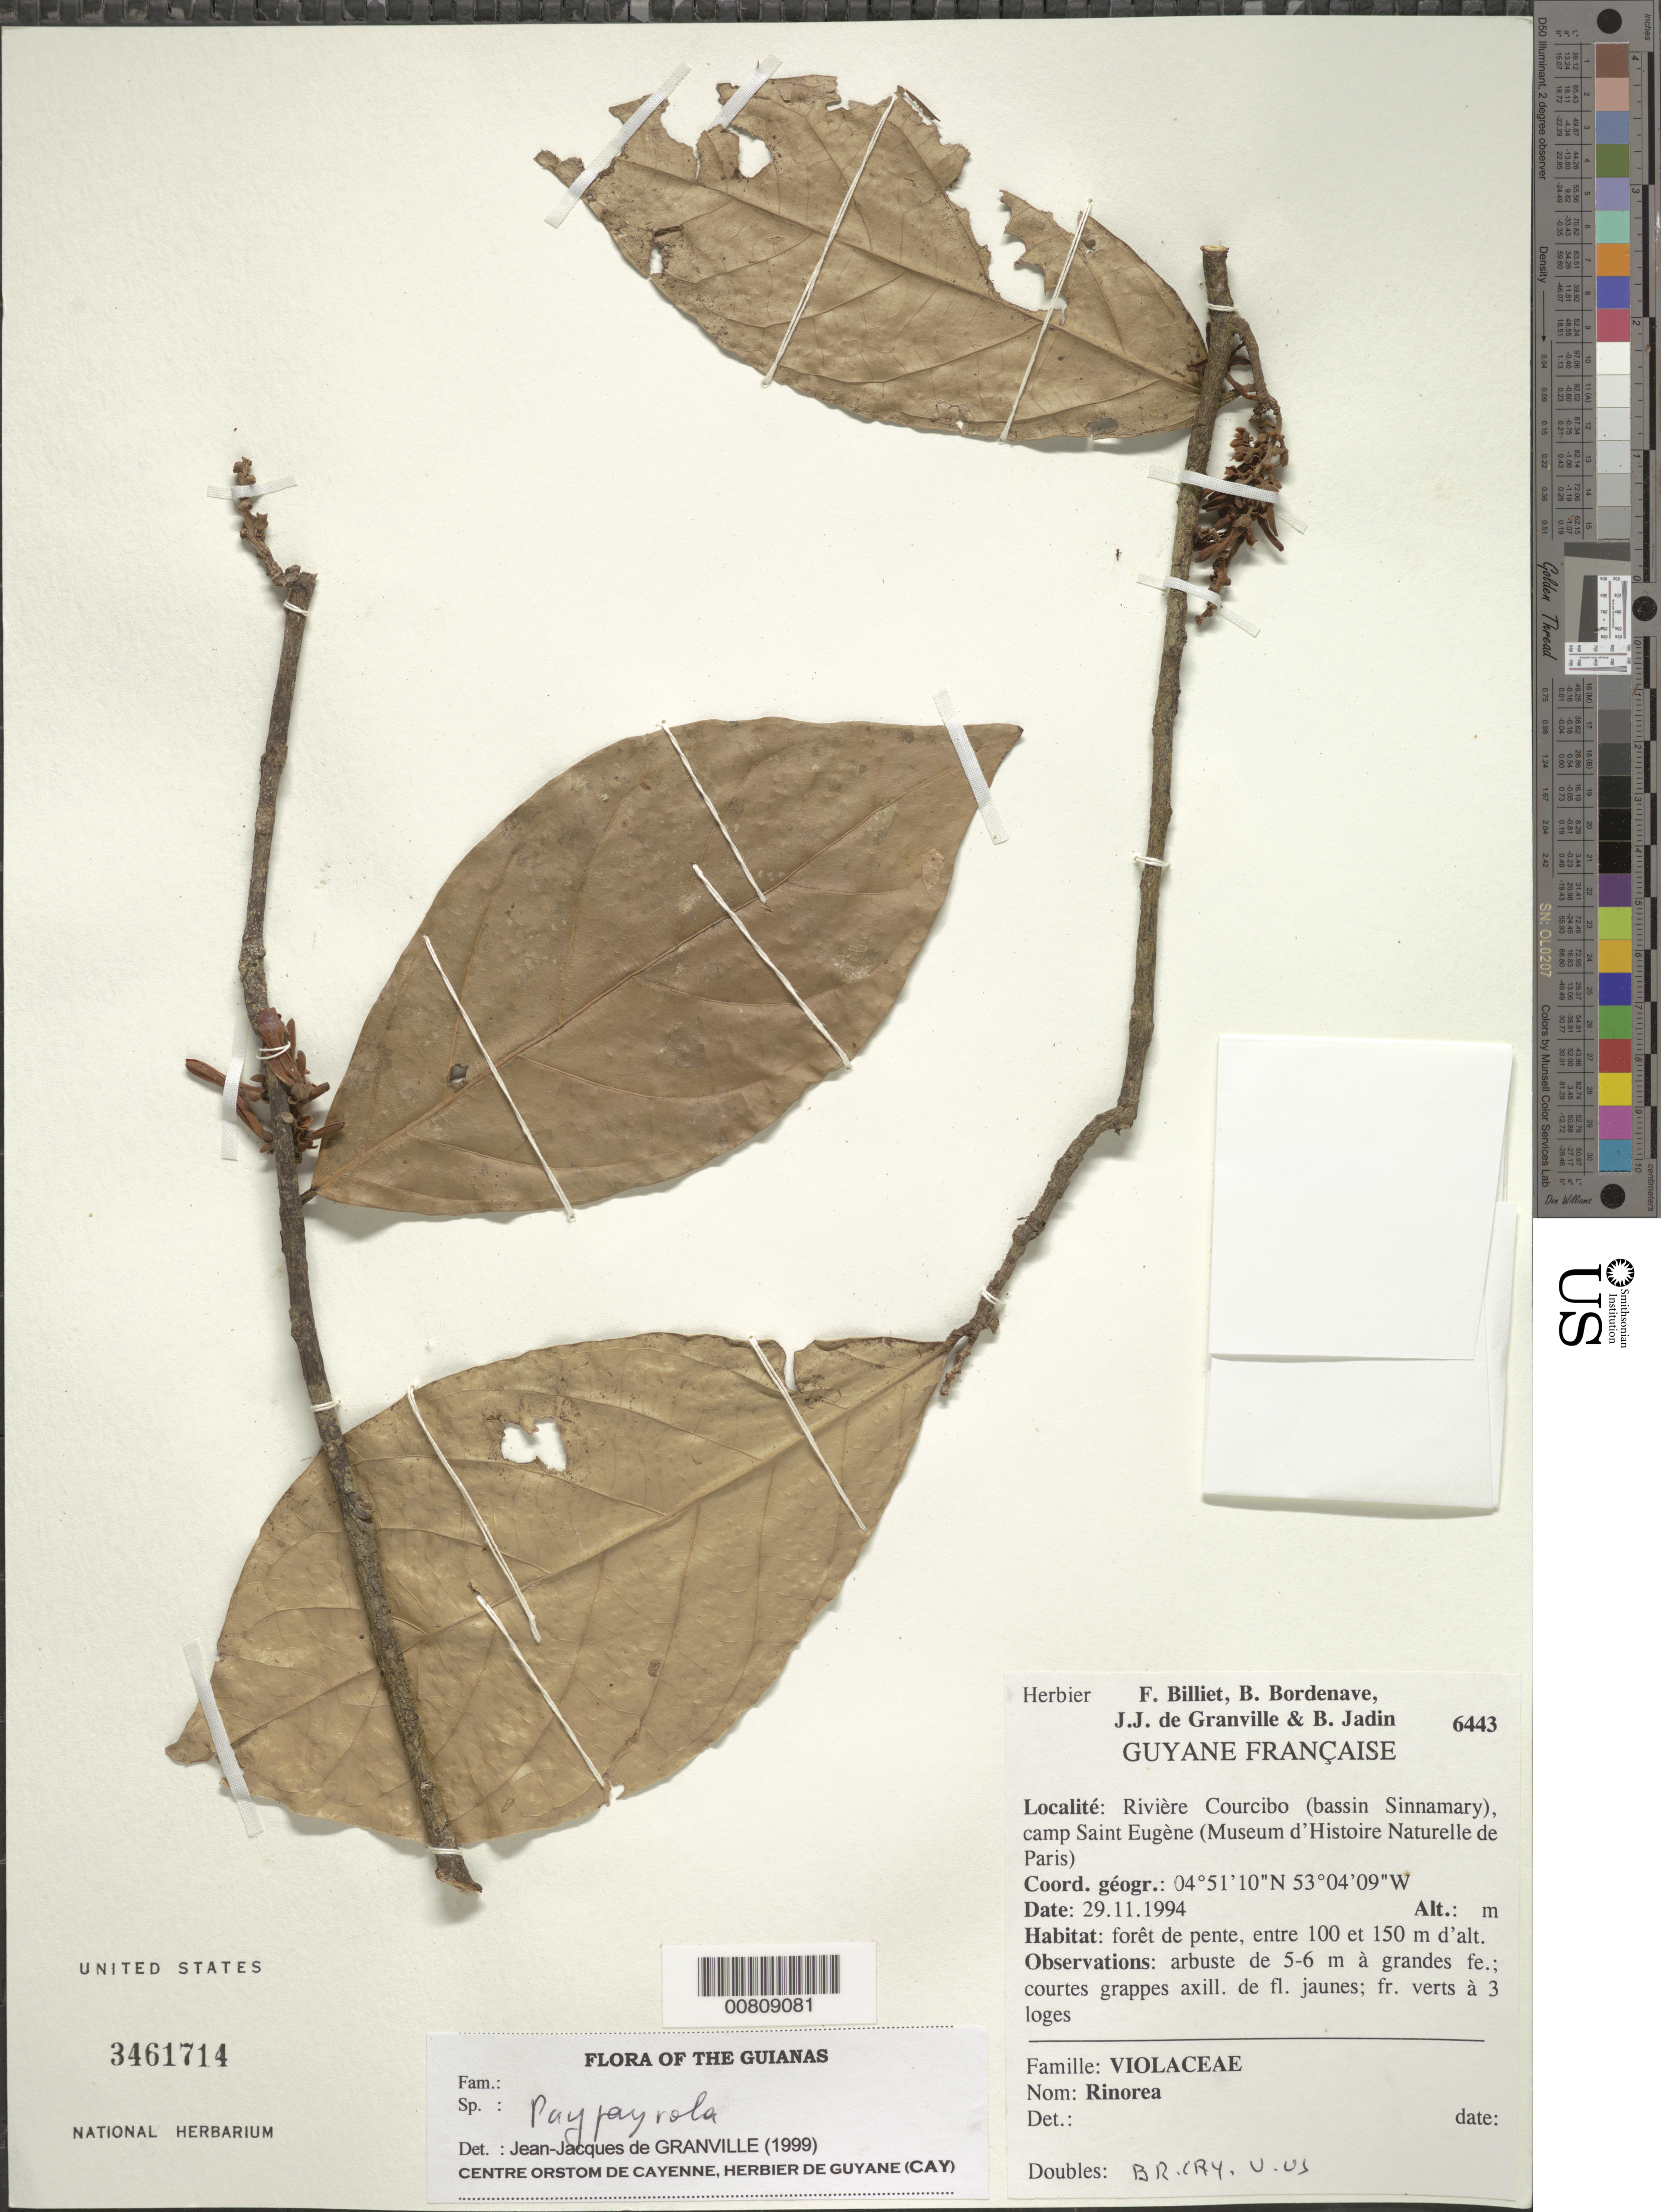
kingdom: Plantae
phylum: Tracheophyta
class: Magnoliopsida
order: Malpighiales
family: Violaceae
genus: Paypayrola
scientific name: Paypayrola sp.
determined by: Granville, J. J. de, (CAY), Institut de Recherche pour le Developpement (IRD) (FRENCH GUIANA)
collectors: F. Billiet, B. Bordenave, J.-J. de Granville & B. Jadin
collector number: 6443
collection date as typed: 29-Nov-94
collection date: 1994-11-29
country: French Guiana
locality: Rivière Courcibo (Bassin Sinnamary), camp Saint Eugène (Museum d'Histoire Naturelle de Paris)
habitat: Slope forest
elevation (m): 100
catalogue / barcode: US 3461714